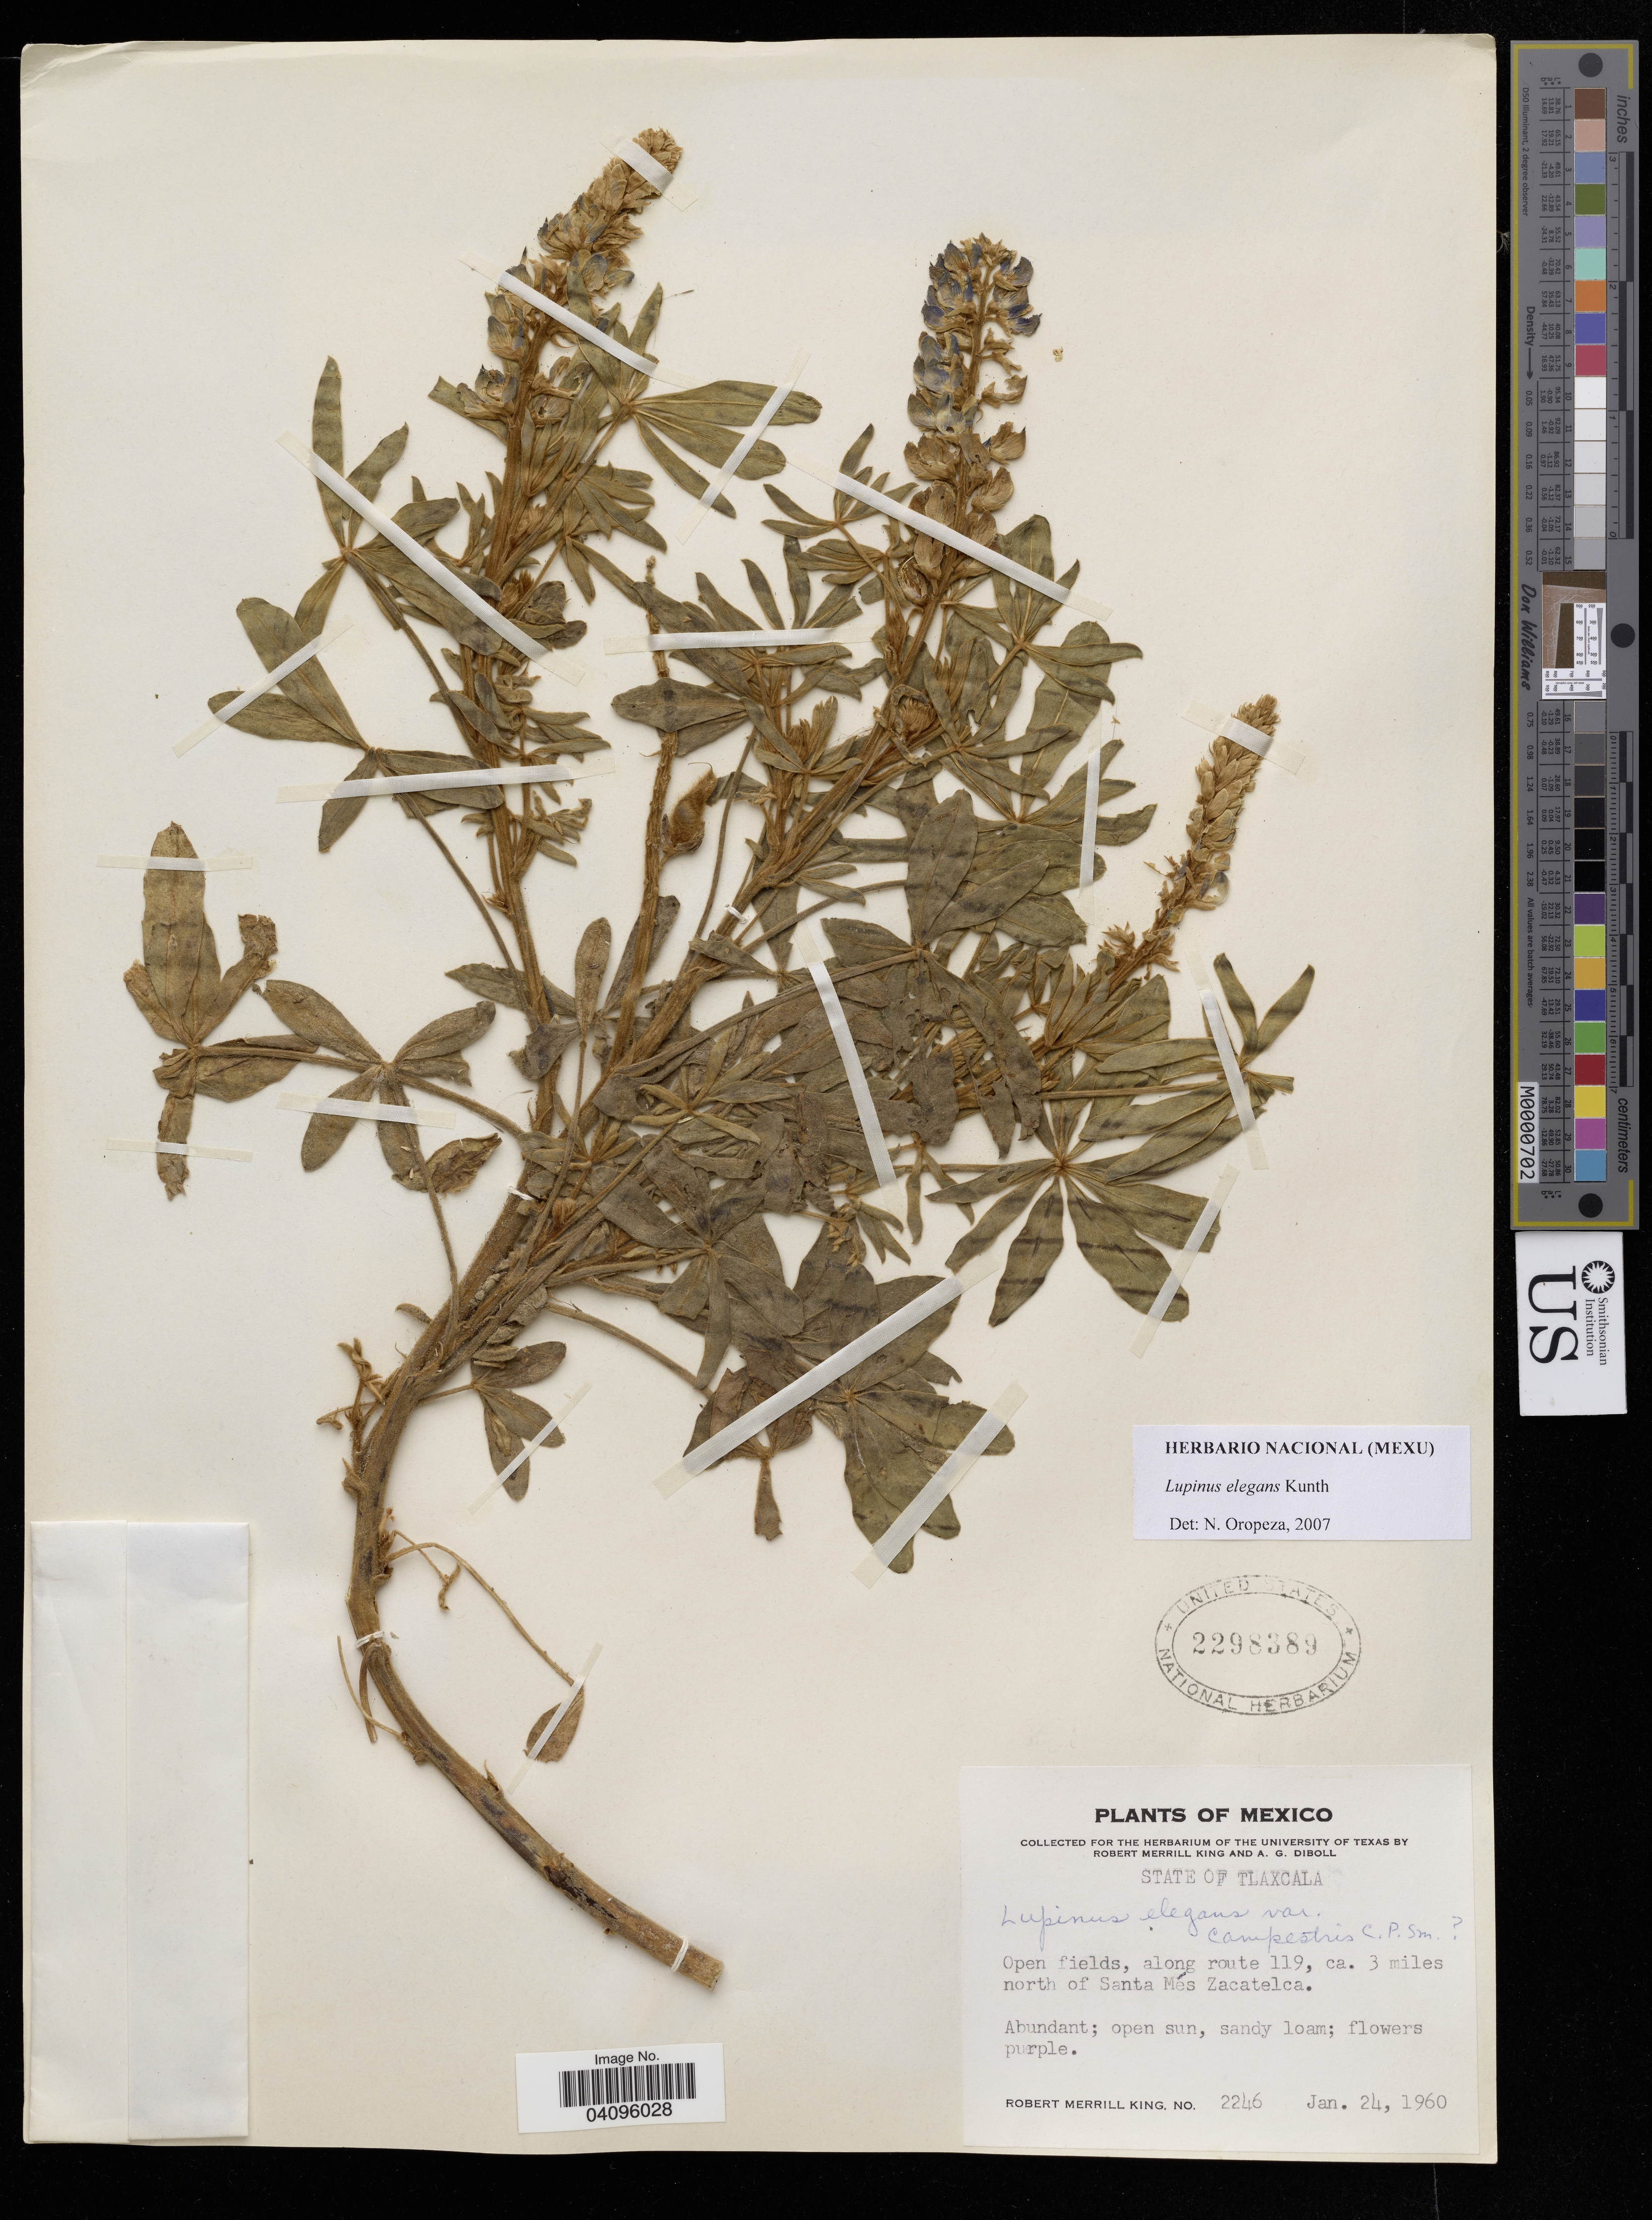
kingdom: Plantae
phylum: Tracheophyta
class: Magnoliopsida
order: Fabales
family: Fabaceae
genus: Lupinus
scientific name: Lupinus elegans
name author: Kunth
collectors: R. M. King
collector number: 2246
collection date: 1960-01-24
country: Mexico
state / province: Tlaxcala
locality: Open fields, along route 119, ca. 3 miles north of Santa Més Zacatelca.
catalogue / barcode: US 2298389